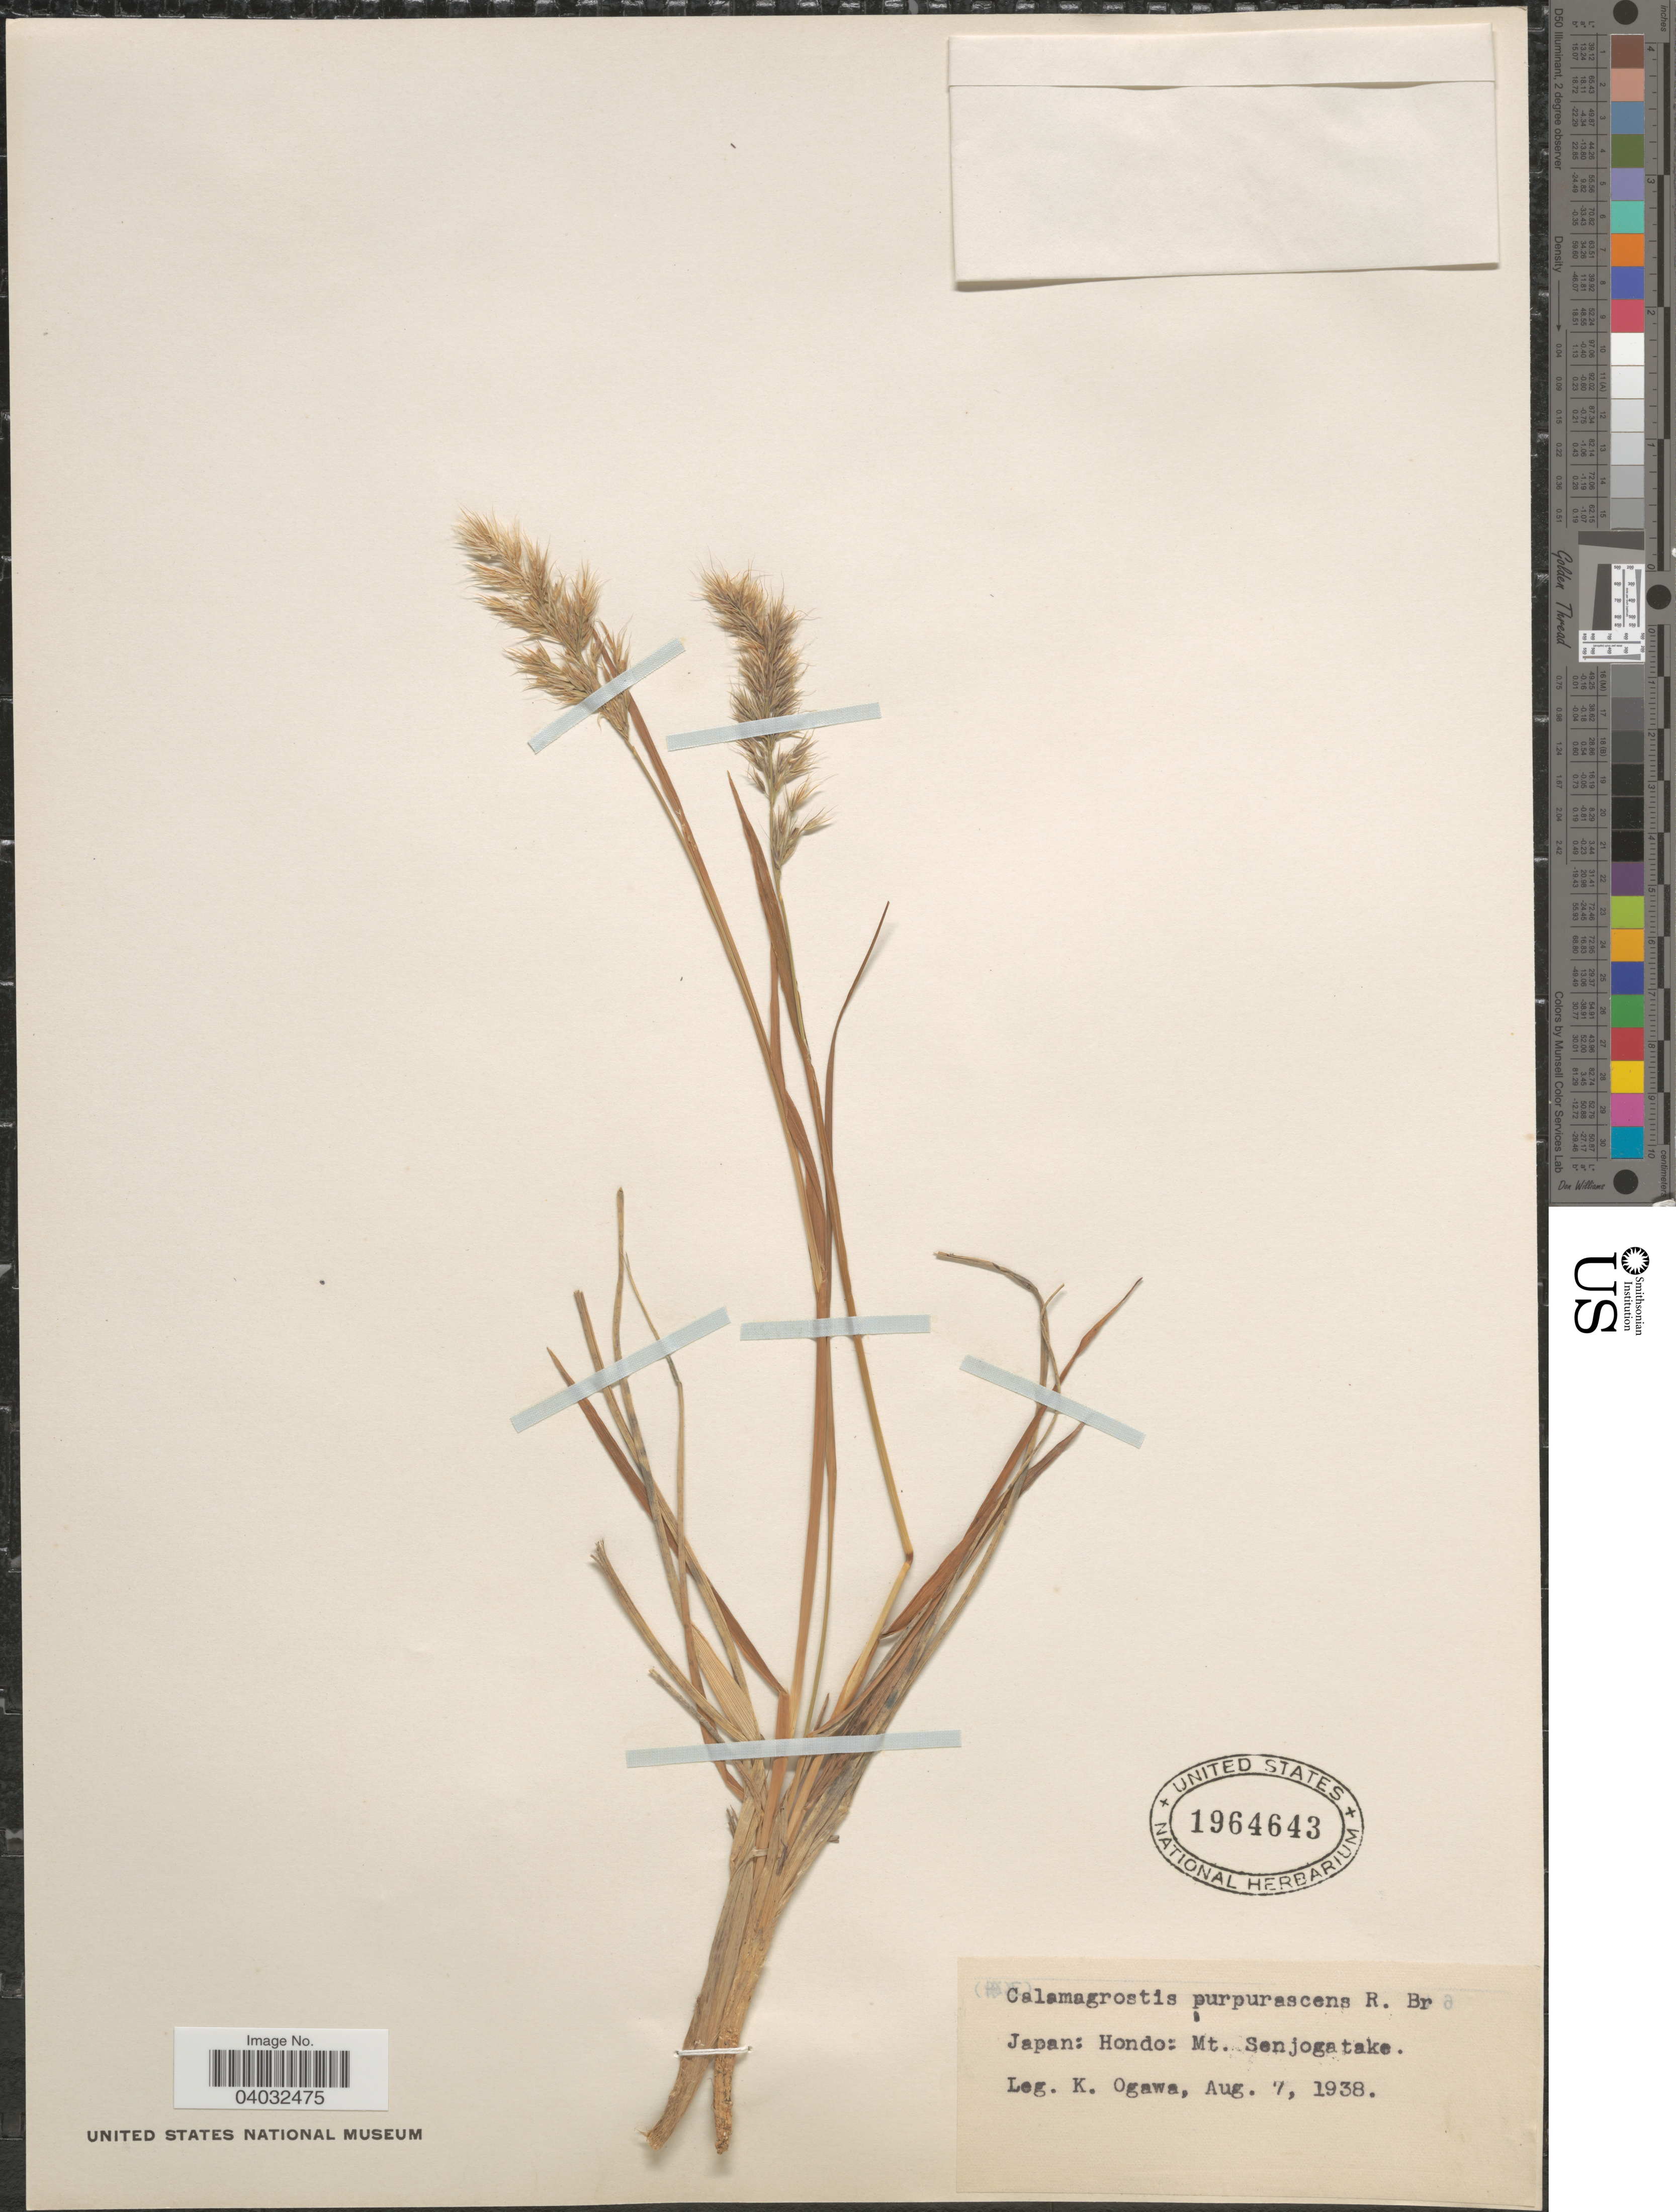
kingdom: Plantae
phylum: Tracheophyta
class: Liliopsida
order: Poales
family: Poaceae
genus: Calamagrostis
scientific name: Calamagrostis purpurascens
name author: R. Br.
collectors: K. Ogawa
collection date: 1938-08-07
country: Japan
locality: Hondo: Mt. Senjogatake.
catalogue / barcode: US 1964643